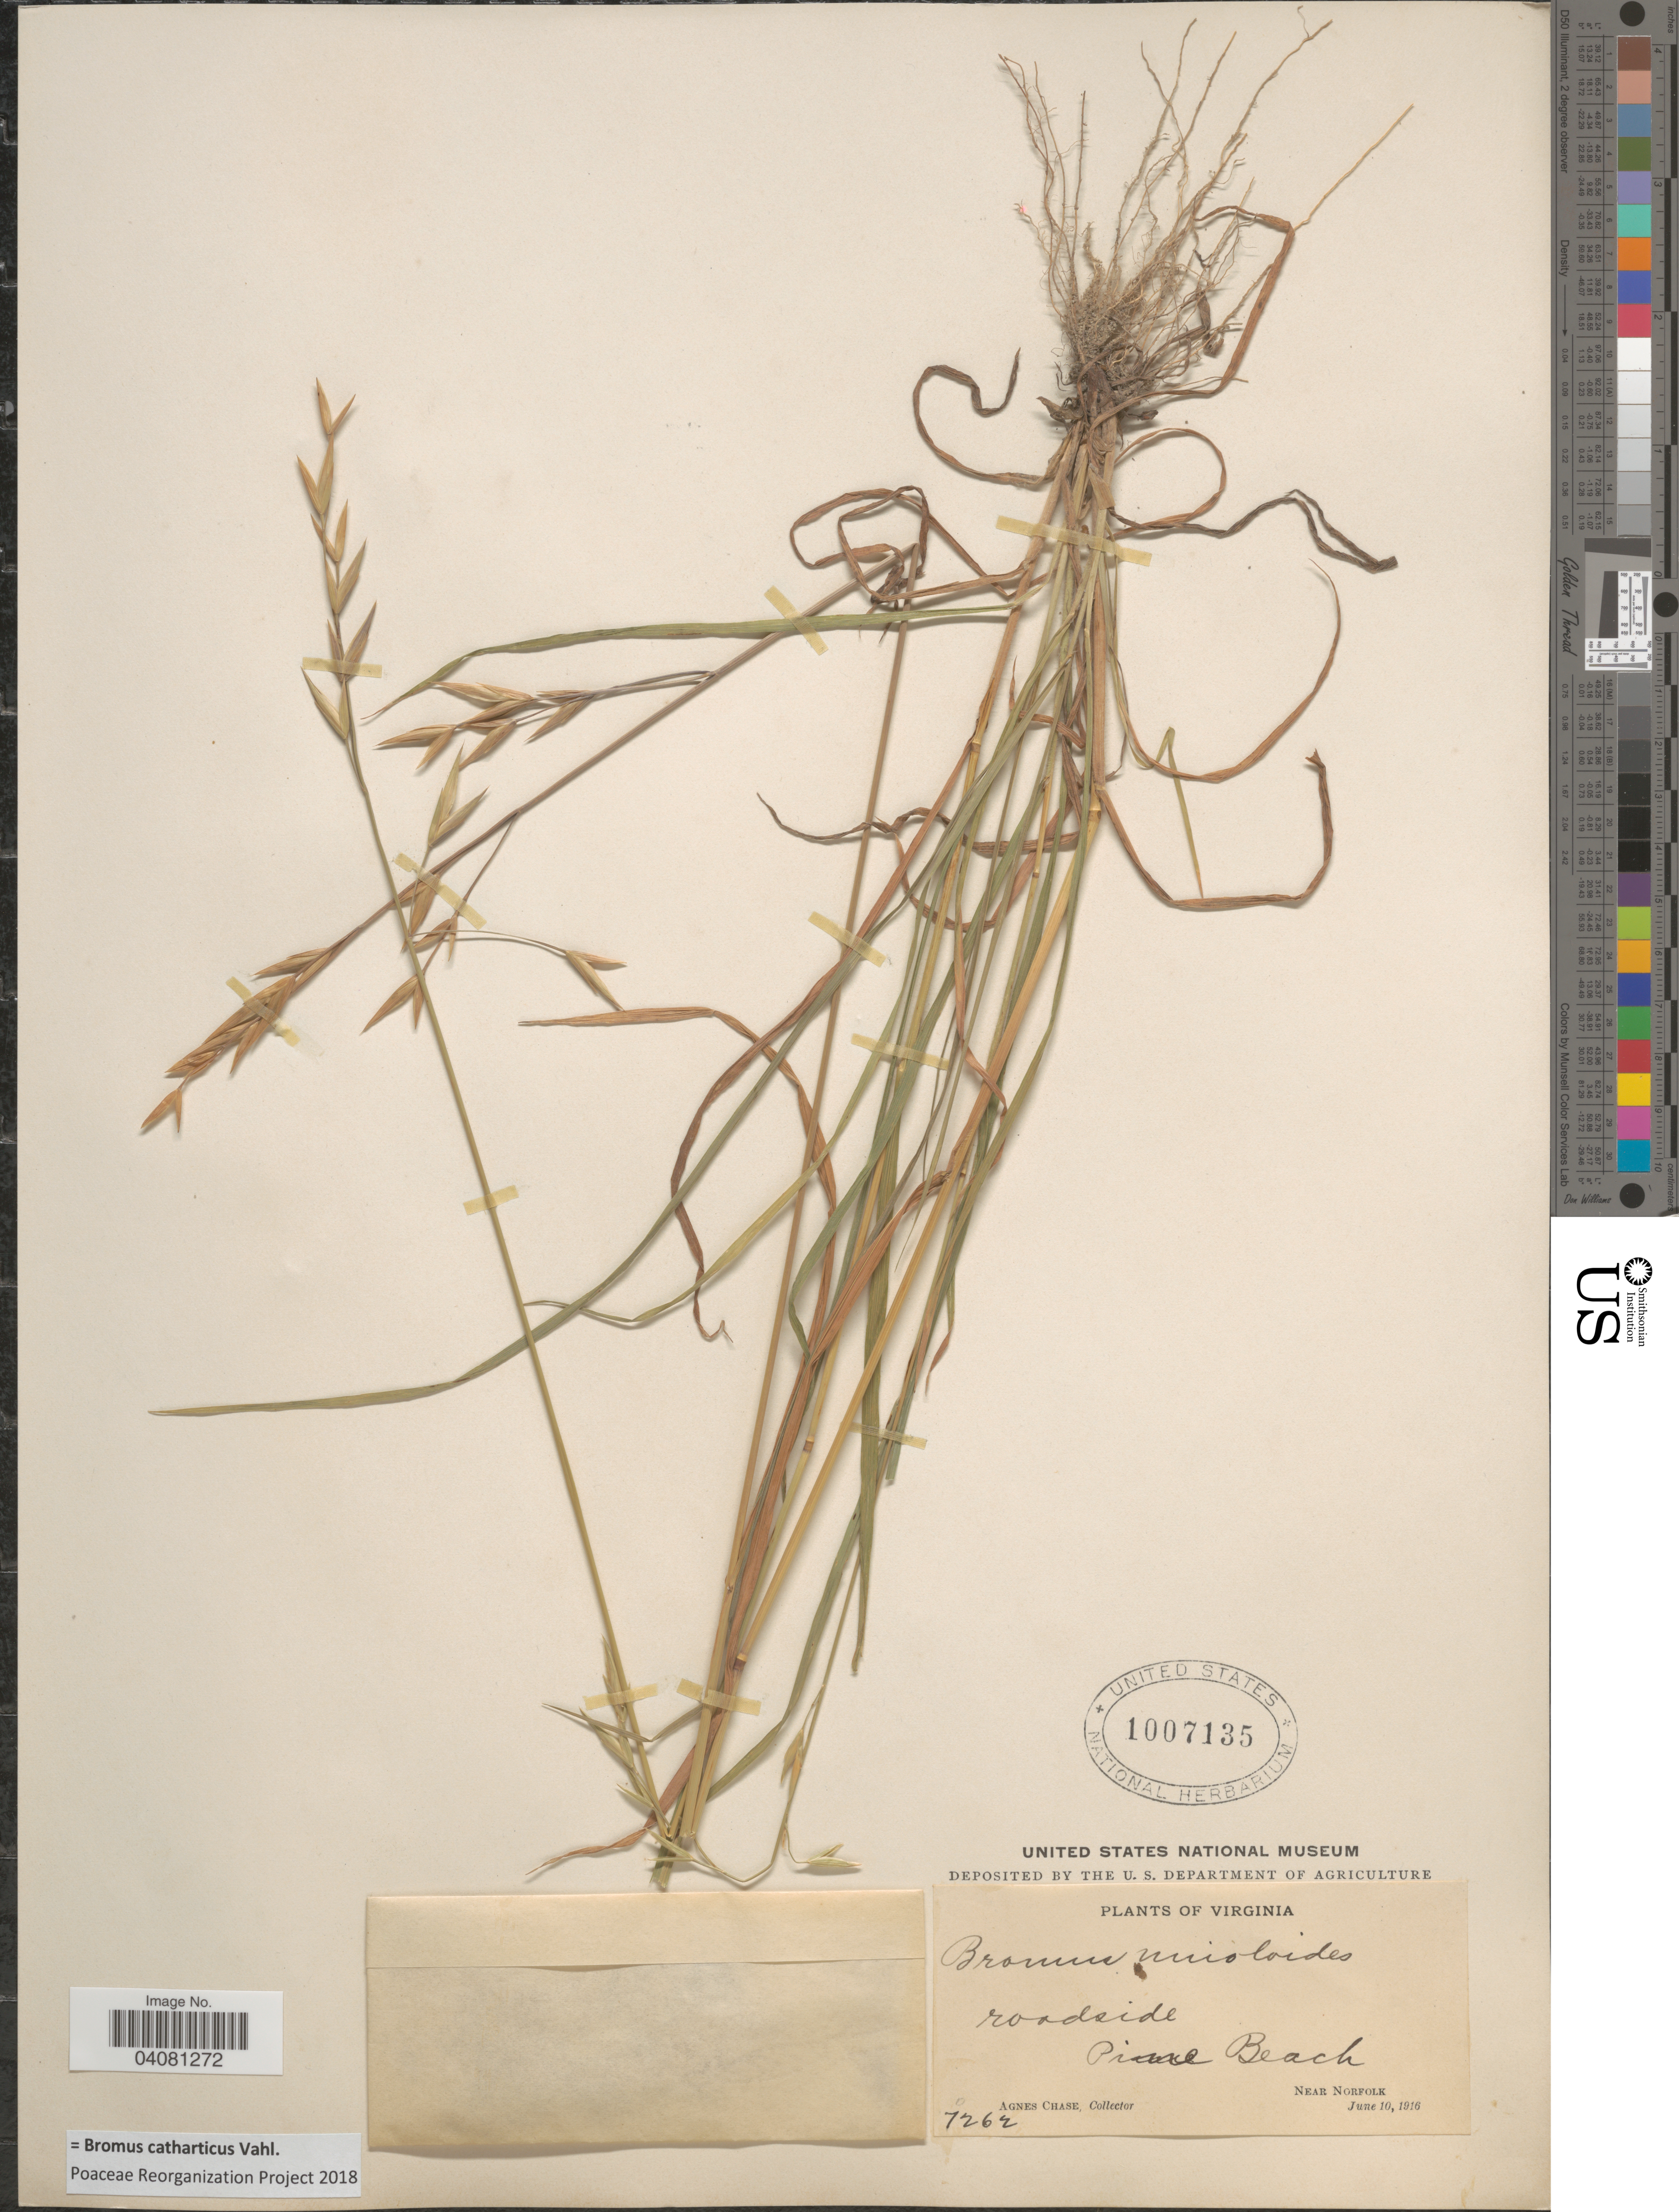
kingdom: Plantae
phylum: Tracheophyta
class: Liliopsida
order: Poales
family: Poaceae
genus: Bromus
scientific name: Bromus catharticus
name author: Vahl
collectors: A. Chase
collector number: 7262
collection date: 1916-06-10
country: United States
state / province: Virginia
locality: Roadside. Pine Beach. Near Norfolk.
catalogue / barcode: US 1007135